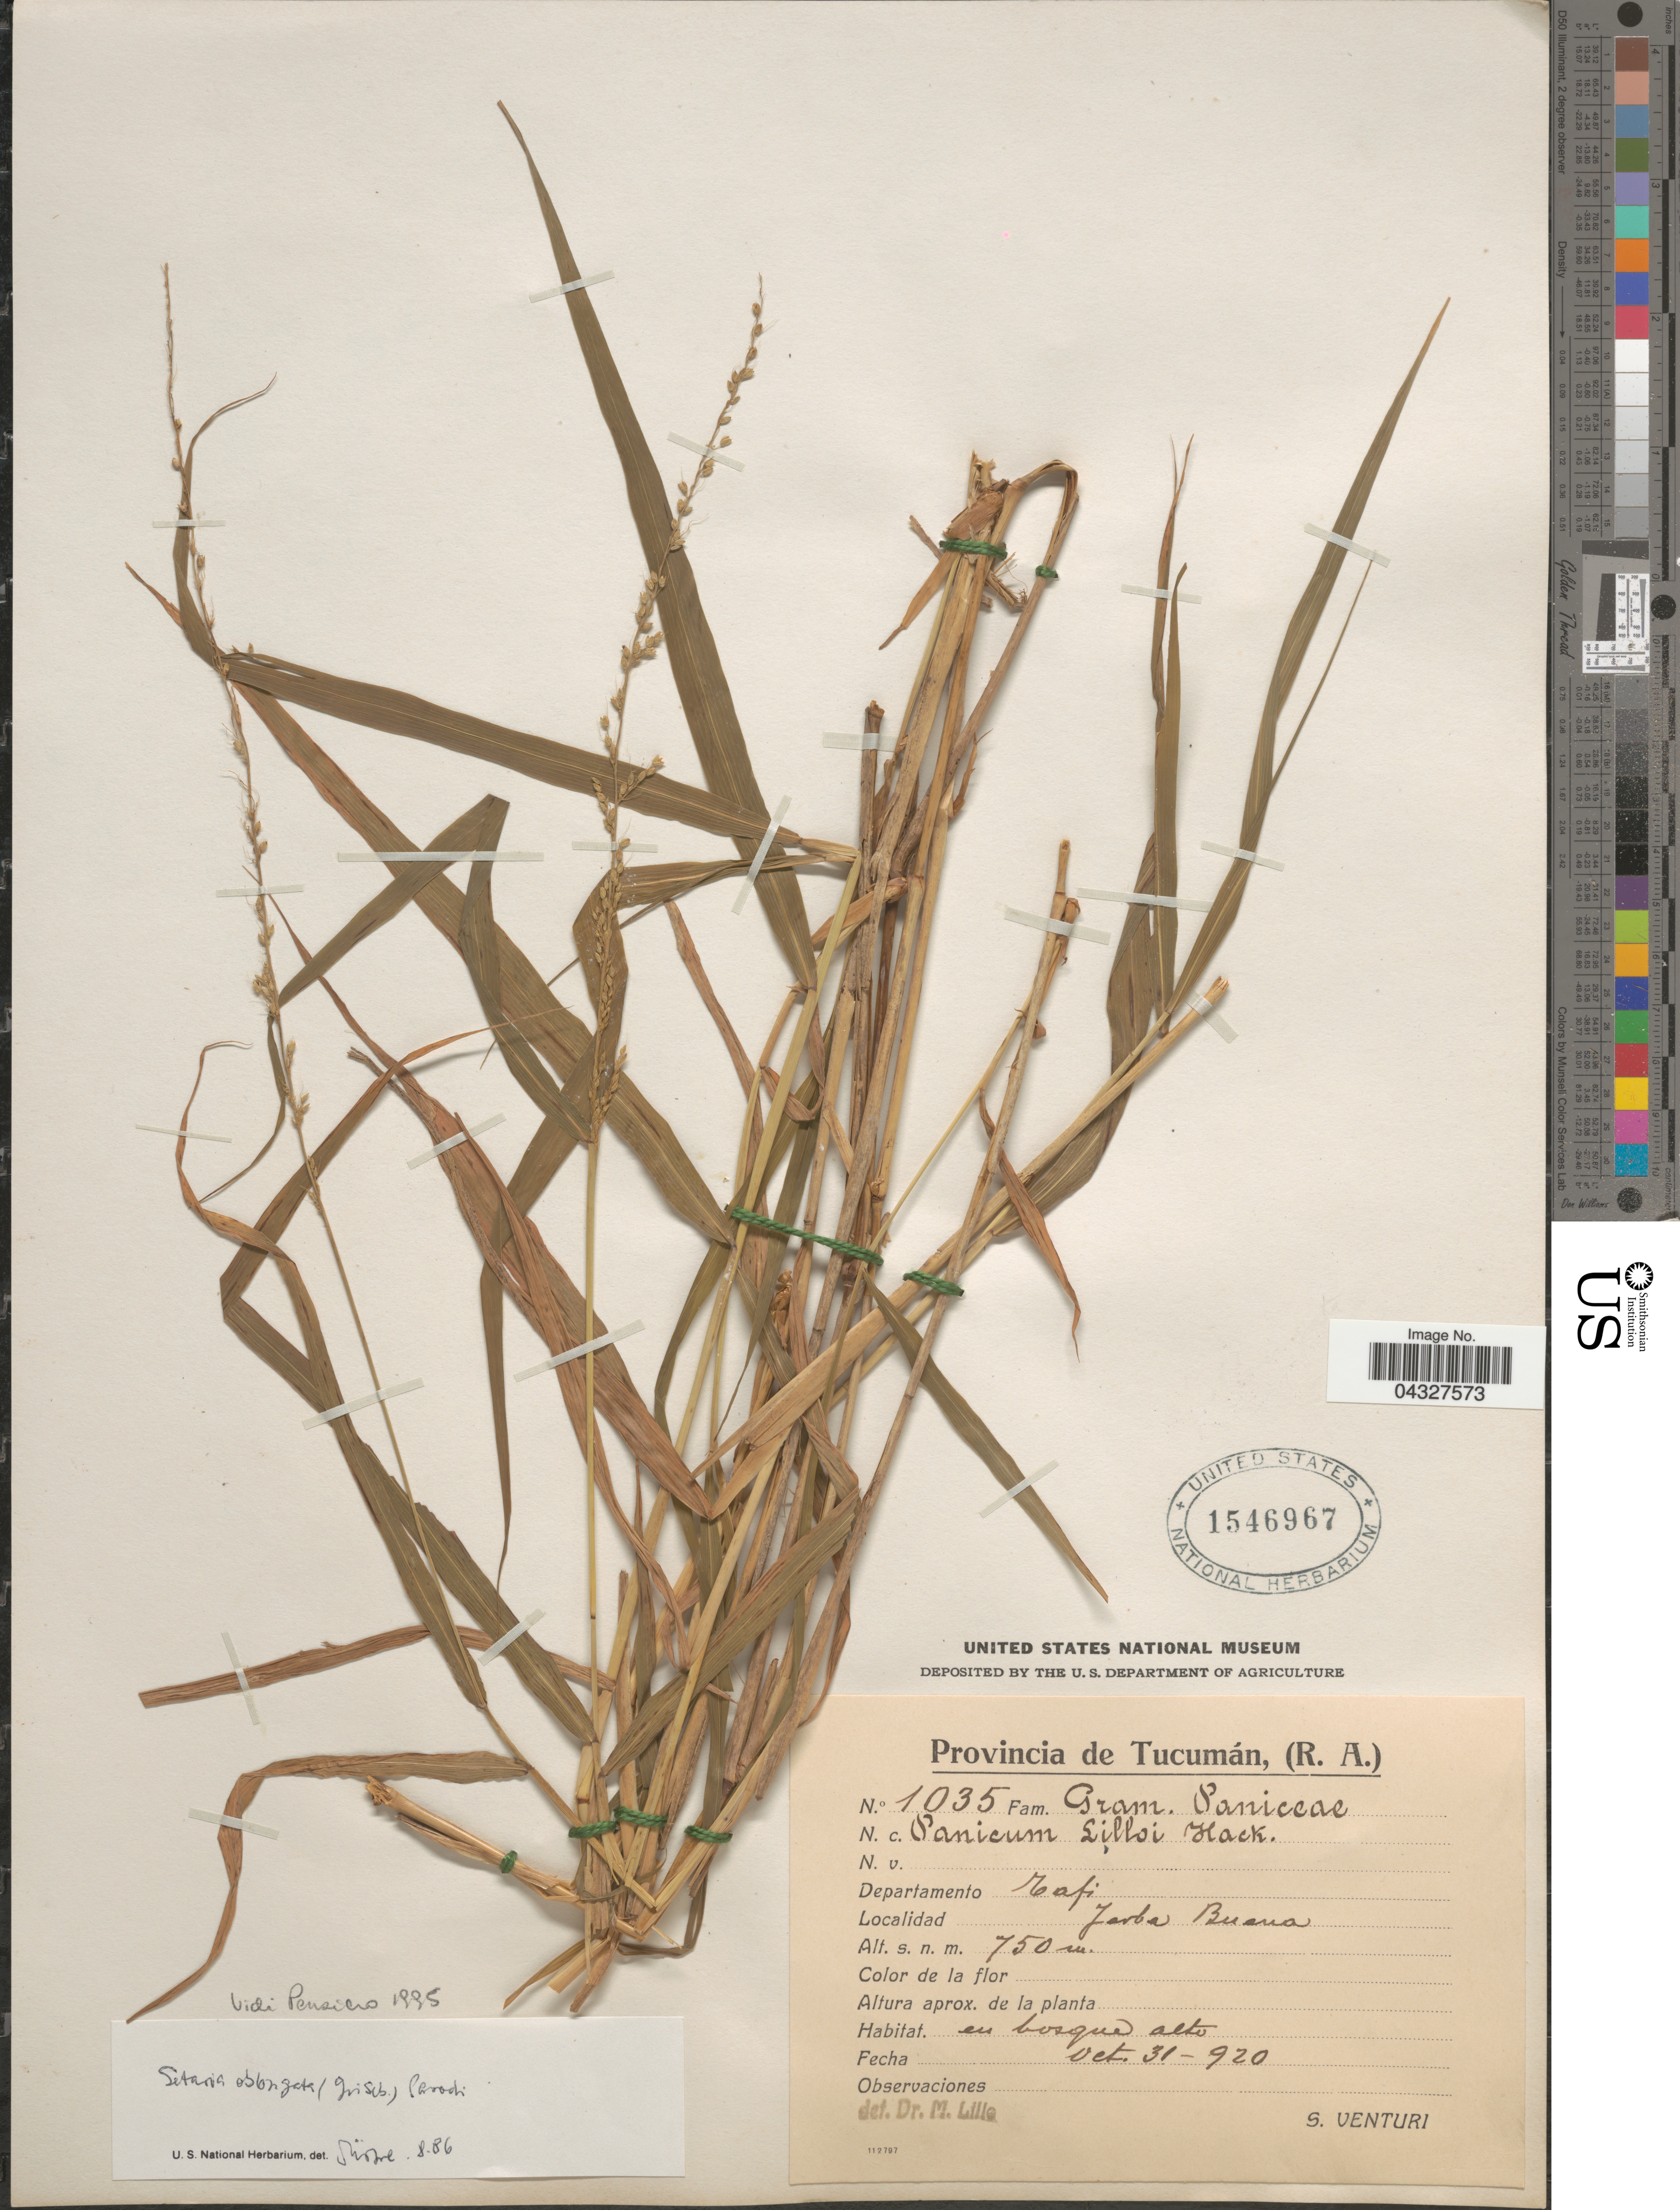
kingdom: Plantae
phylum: Tracheophyta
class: Liliopsida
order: Poales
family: Poaceae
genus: Setaria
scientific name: Setaria oblongata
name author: (Griseb.) Parodi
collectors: S. Venturi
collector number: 1035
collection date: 1920-10-31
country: Argentina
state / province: Tucuman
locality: Departamento Tafi. Jerba Buena.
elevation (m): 750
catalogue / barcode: US 1546967